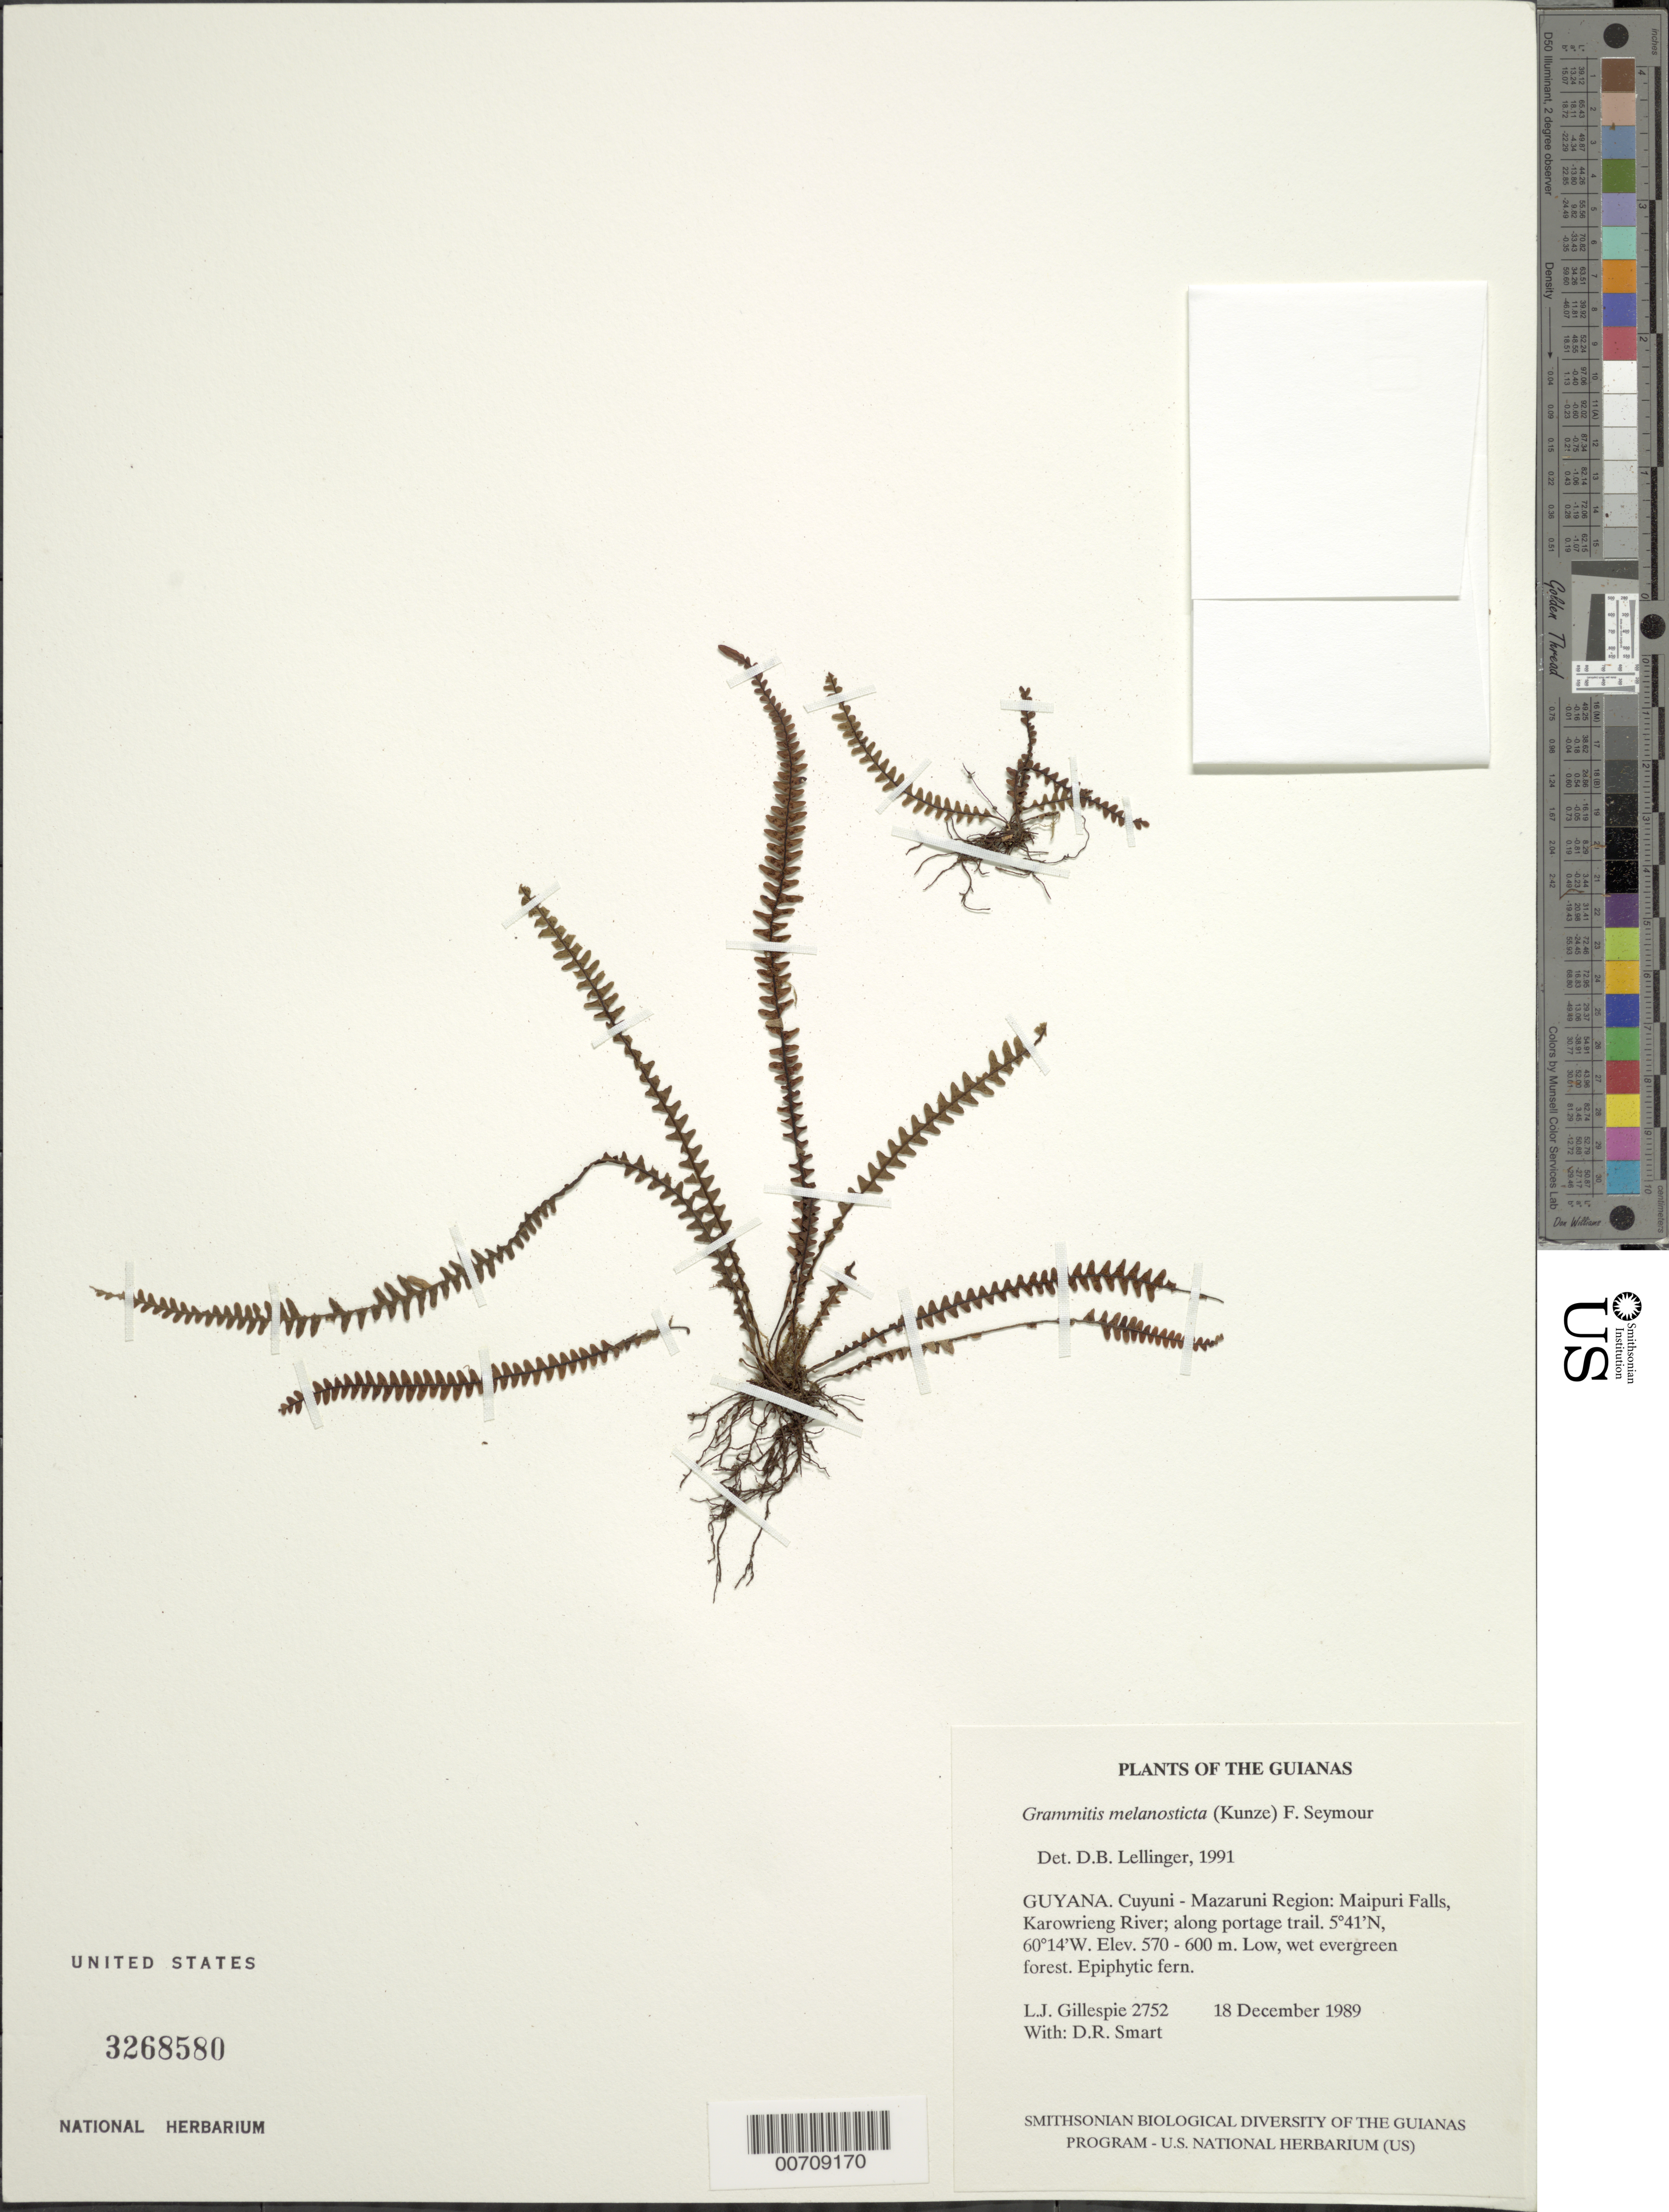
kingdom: Plantae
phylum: Tracheophyta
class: Polypodiopsida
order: Polypodiales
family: Polypodiaceae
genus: Melpomene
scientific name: Melpomene melanosticta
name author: (Kunze) A.R. Sm. & R.C. Moran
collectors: L. J. Gillespie & D. R. Smart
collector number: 2752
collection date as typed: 18 December 1989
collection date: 1989-12-18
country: Guyana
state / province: Cuyuni-Mazaruni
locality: Maipuri Falls, Karowrieng River; along portage trail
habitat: Low, wet evergreen forest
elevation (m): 570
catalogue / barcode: US 3268580